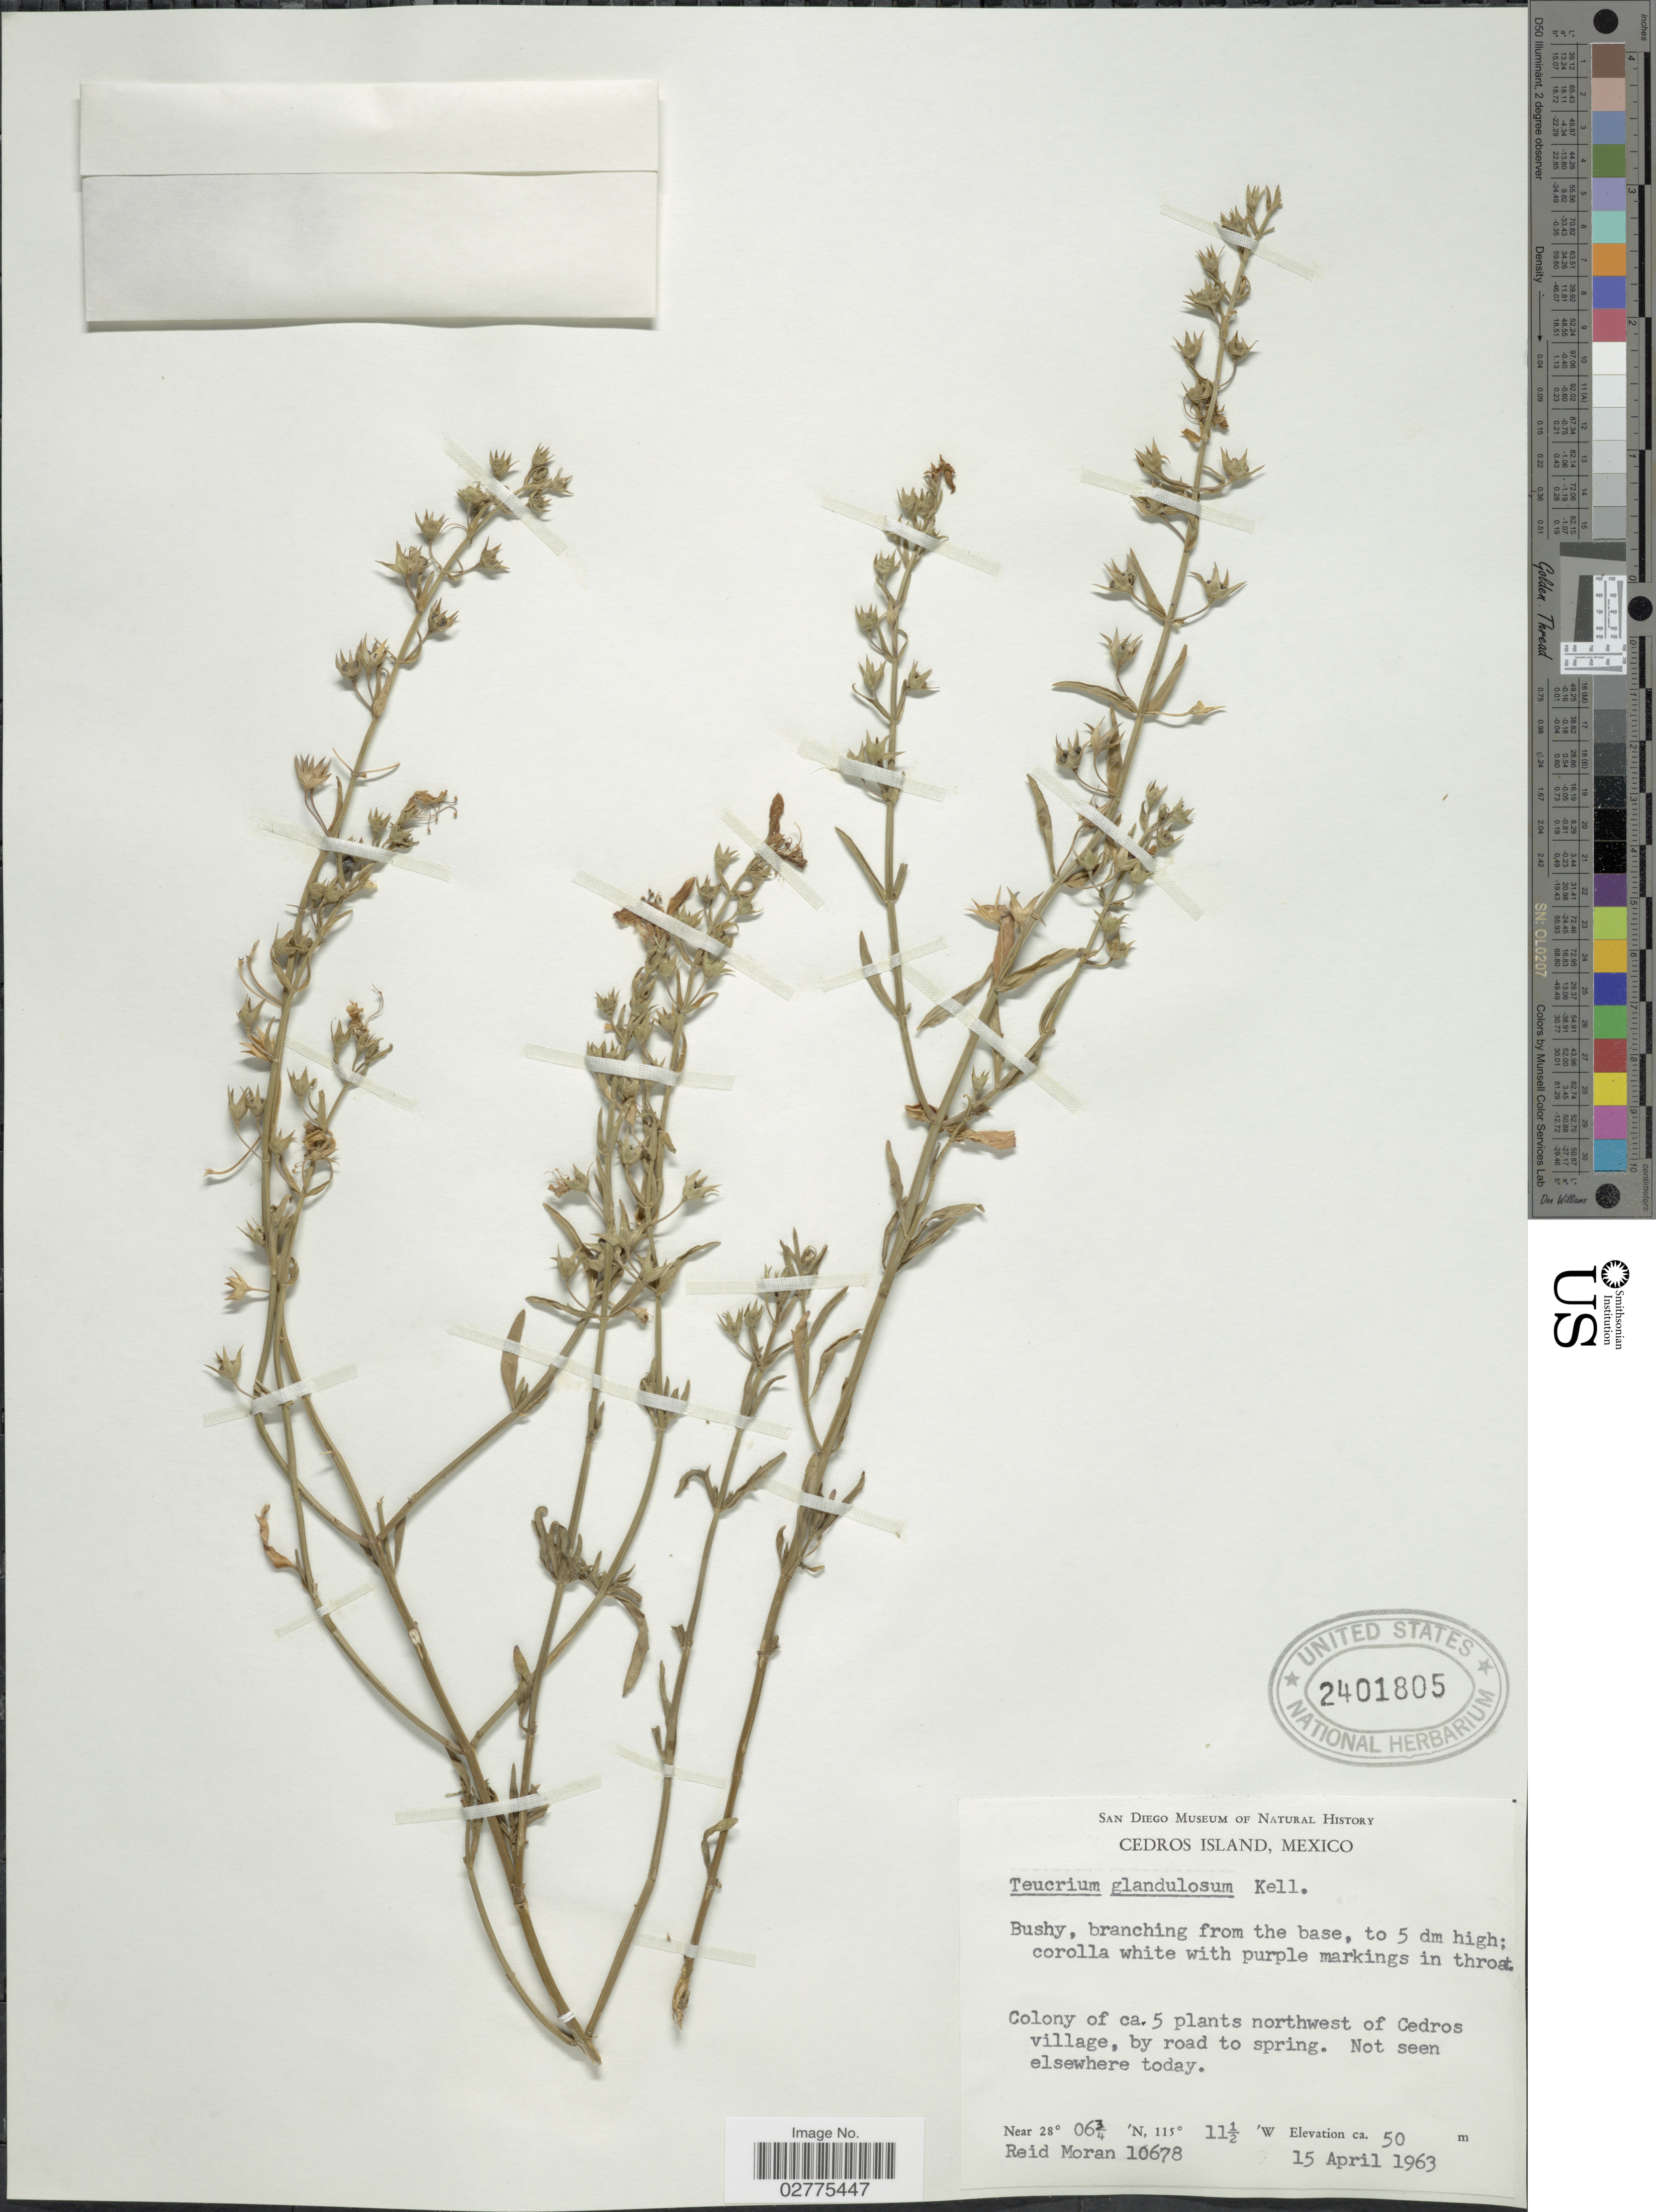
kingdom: Plantae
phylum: Tracheophyta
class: Magnoliopsida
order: Lamiales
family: Lamiaceae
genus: Teucrium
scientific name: Teucrium glandulosum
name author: Kellogg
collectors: R. V. Moran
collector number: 10678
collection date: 1963-04-15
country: Mexico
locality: Colony of ca. 5 plants northwest of Cedros village, by road to spring.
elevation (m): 50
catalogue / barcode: US 2401805